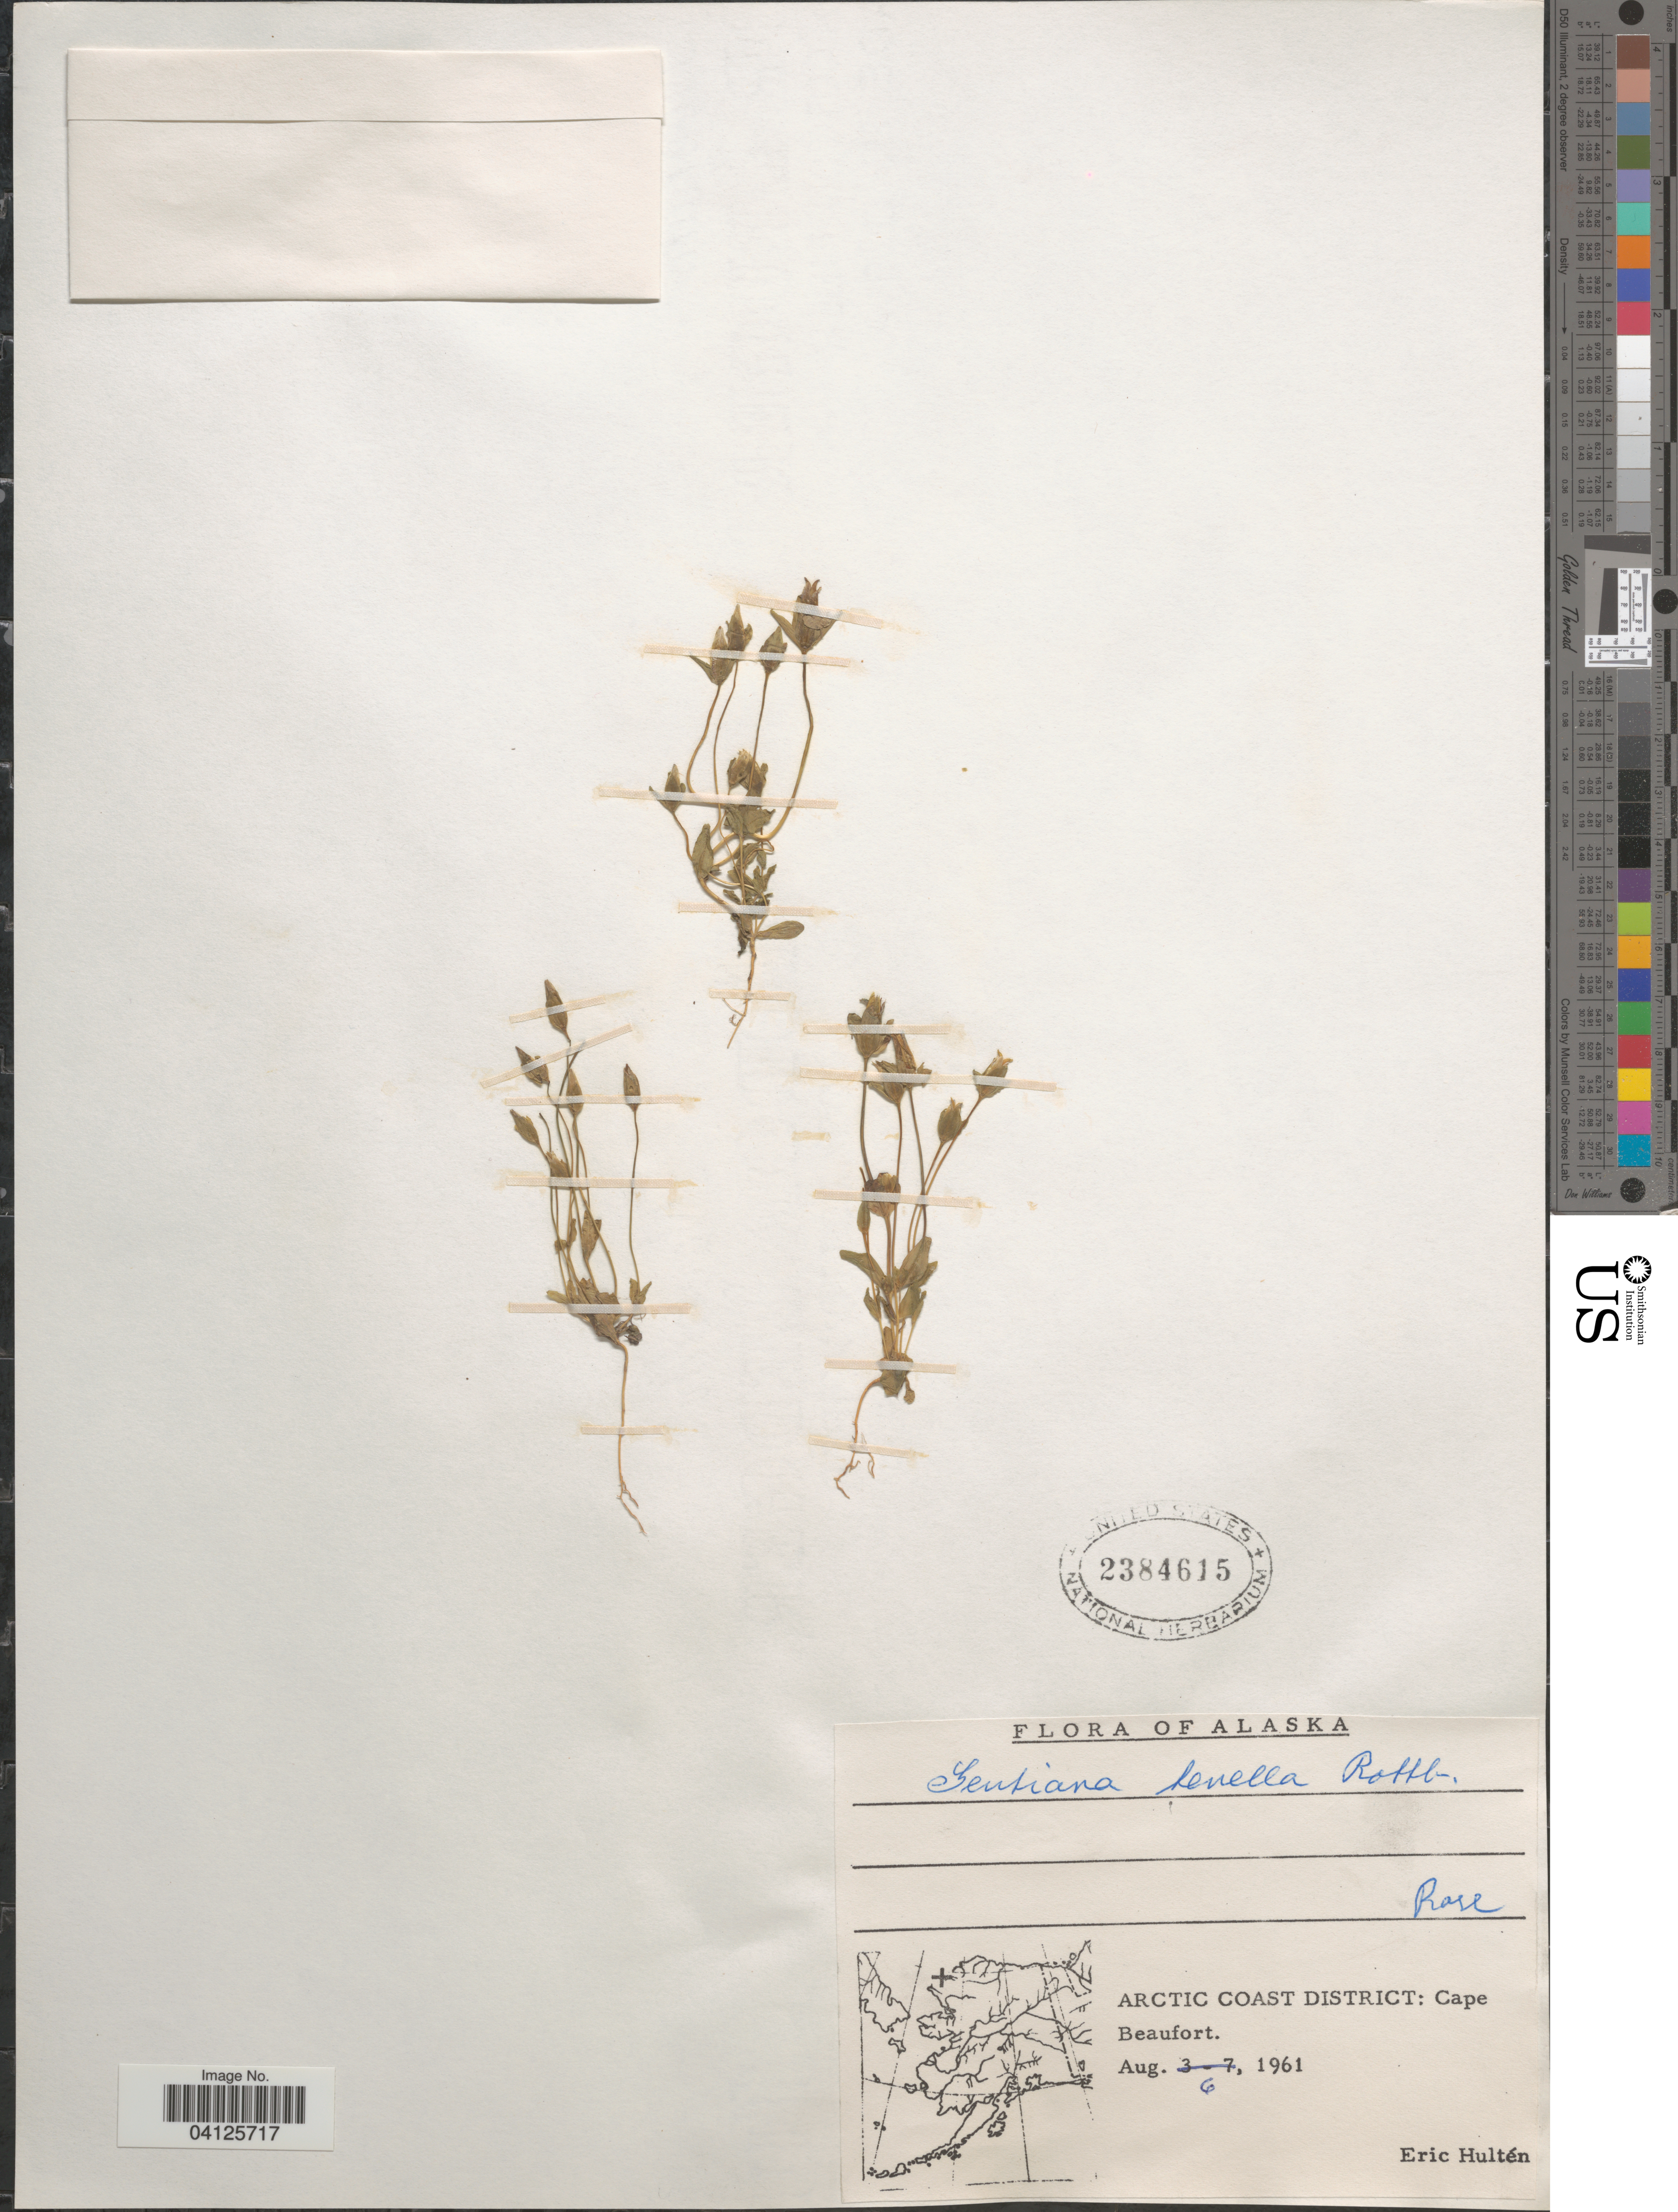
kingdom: Plantae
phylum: Tracheophyta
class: Magnoliopsida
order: Gentianales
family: Gentianaceae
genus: Gentiana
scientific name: Gentiana tenella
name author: Rottb.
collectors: E. G. Hultén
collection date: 1961-08-06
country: United States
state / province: Alaska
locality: Arctic Coast District: Cape Beaufort.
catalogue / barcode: US 2384615